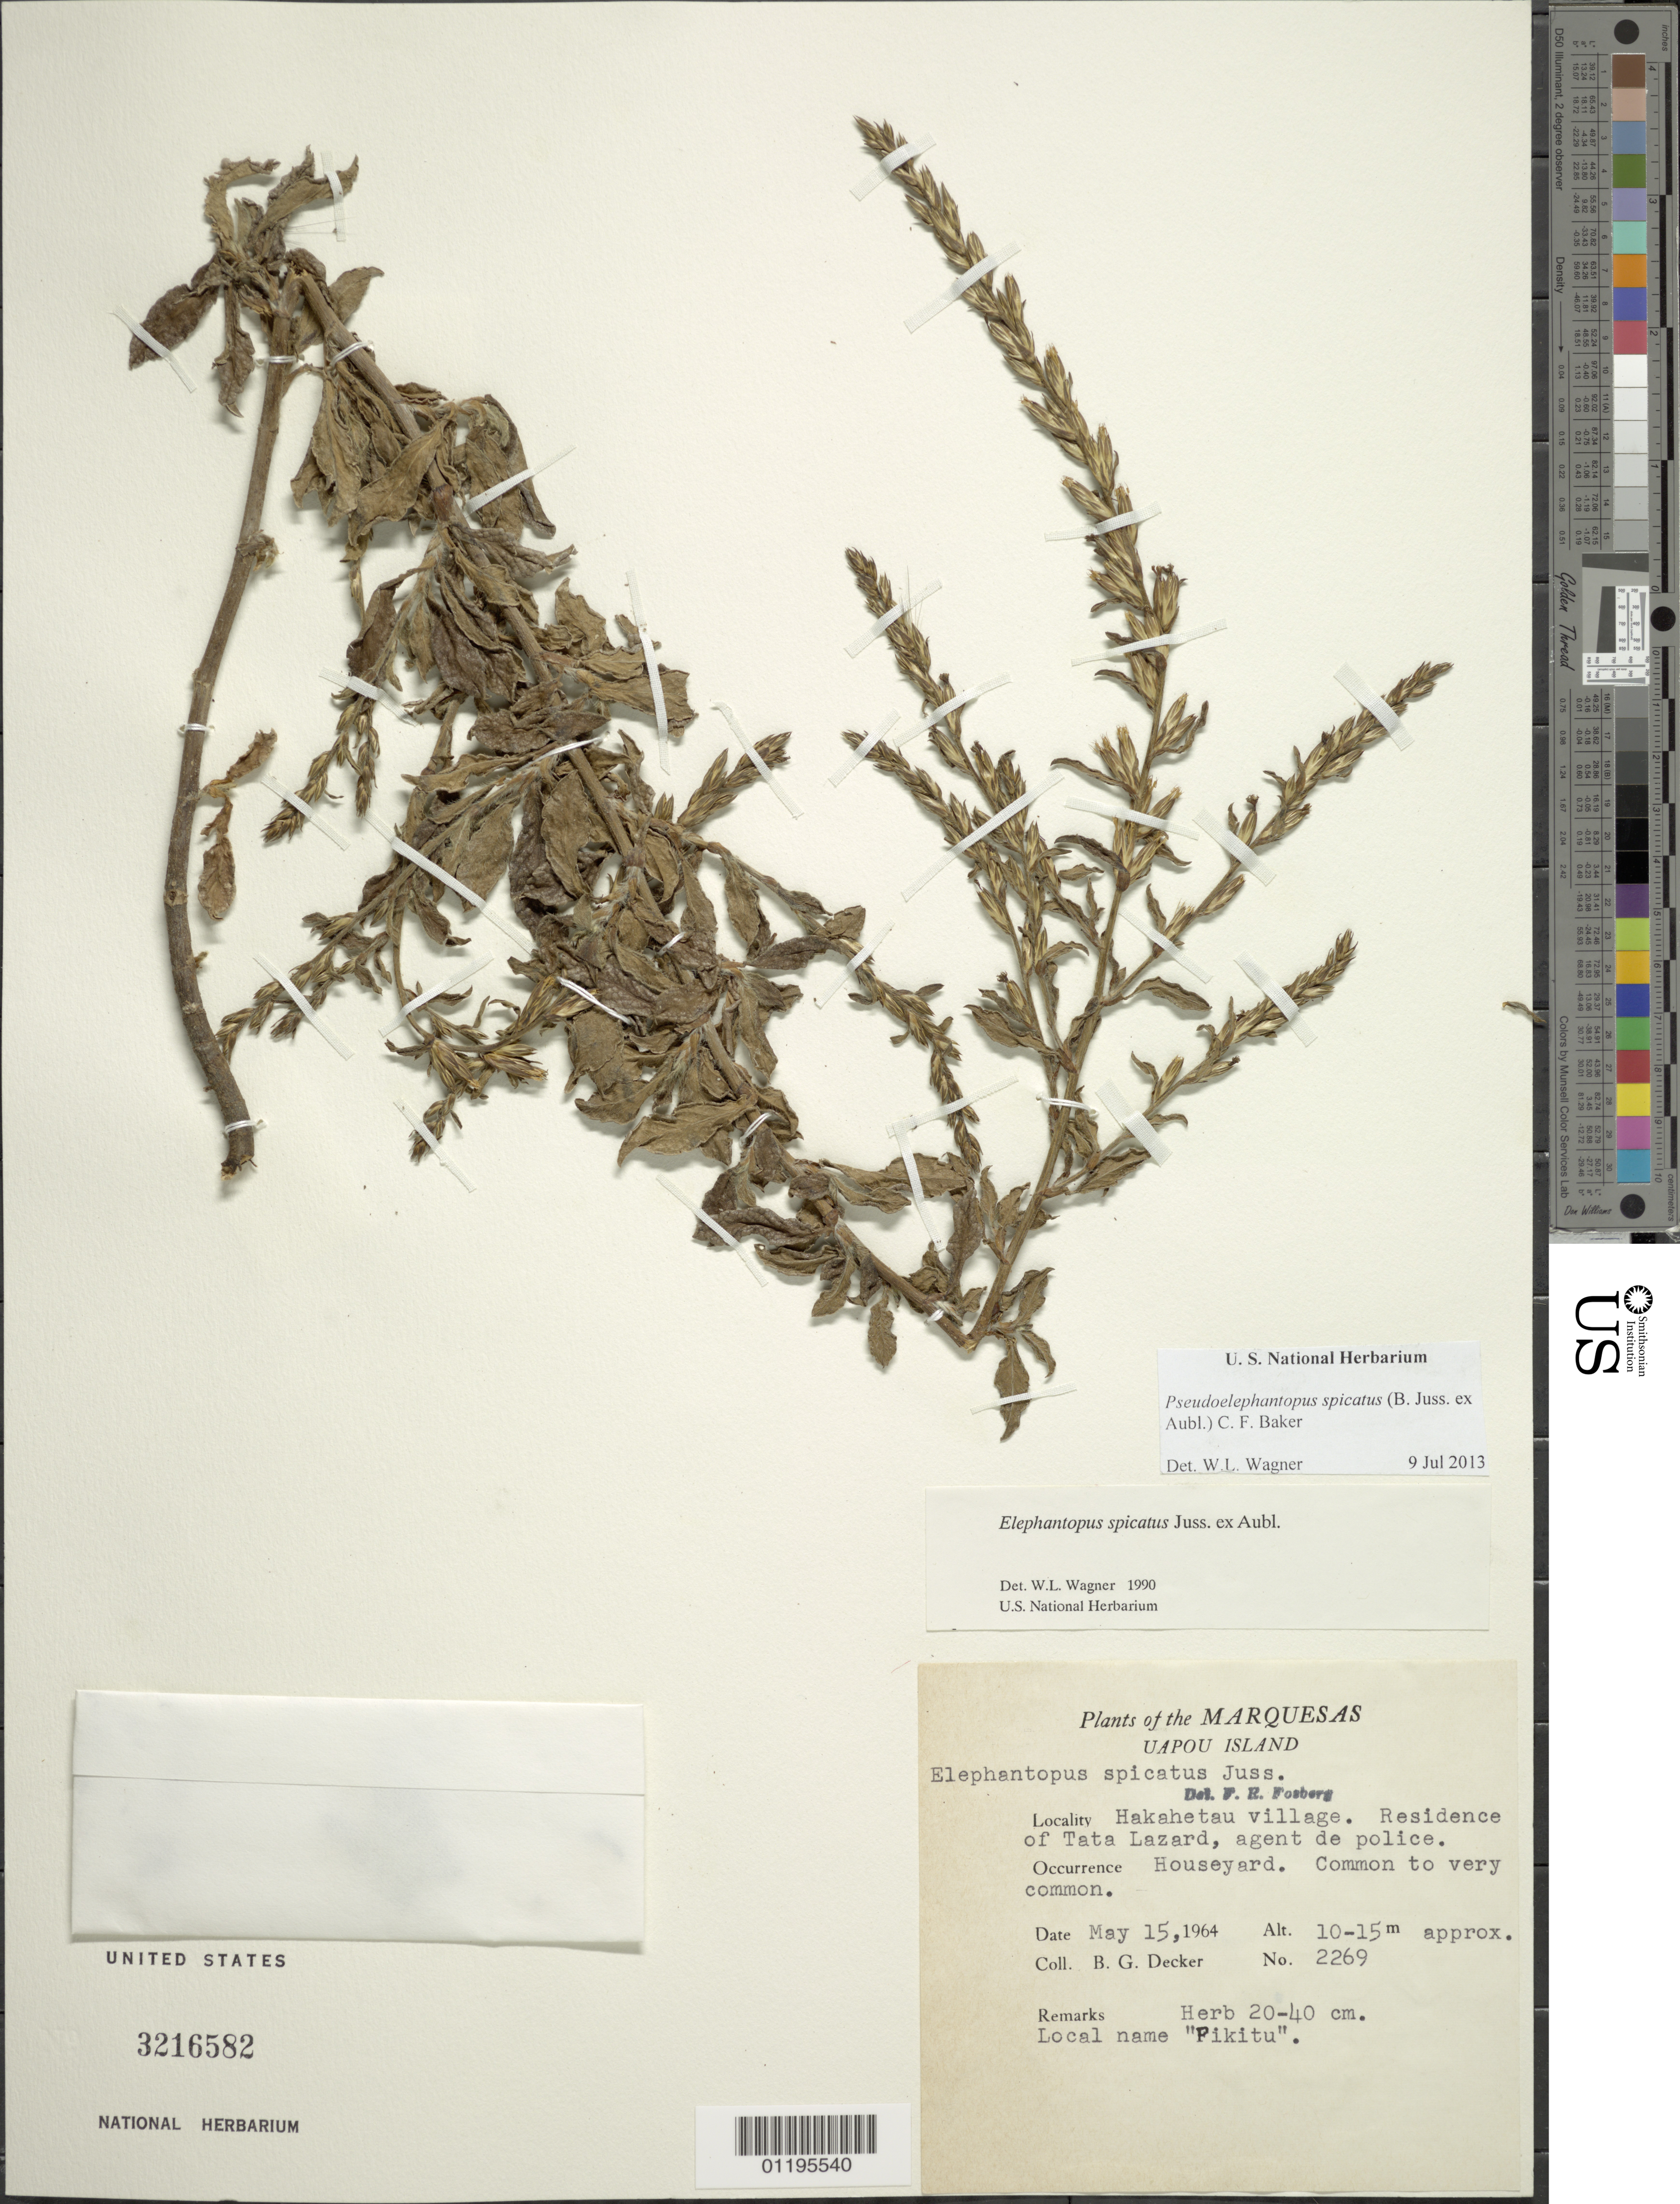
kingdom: Plantae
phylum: Tracheophyta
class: Magnoliopsida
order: Asterales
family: Asteraceae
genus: Pseudelephantopus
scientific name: Pseudelephantopus spicatus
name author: (Juss. ex Aubl.) C.F. Baker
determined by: Wagner, W. L., (BOT), Smithsonian Institution - National Museum of Natural History (UNITED STATES)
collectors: B. G. Decker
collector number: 2269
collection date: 1964-05-15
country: French Polynesia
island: Ua Pou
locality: Hakahetau village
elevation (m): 10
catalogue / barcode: US 3216582